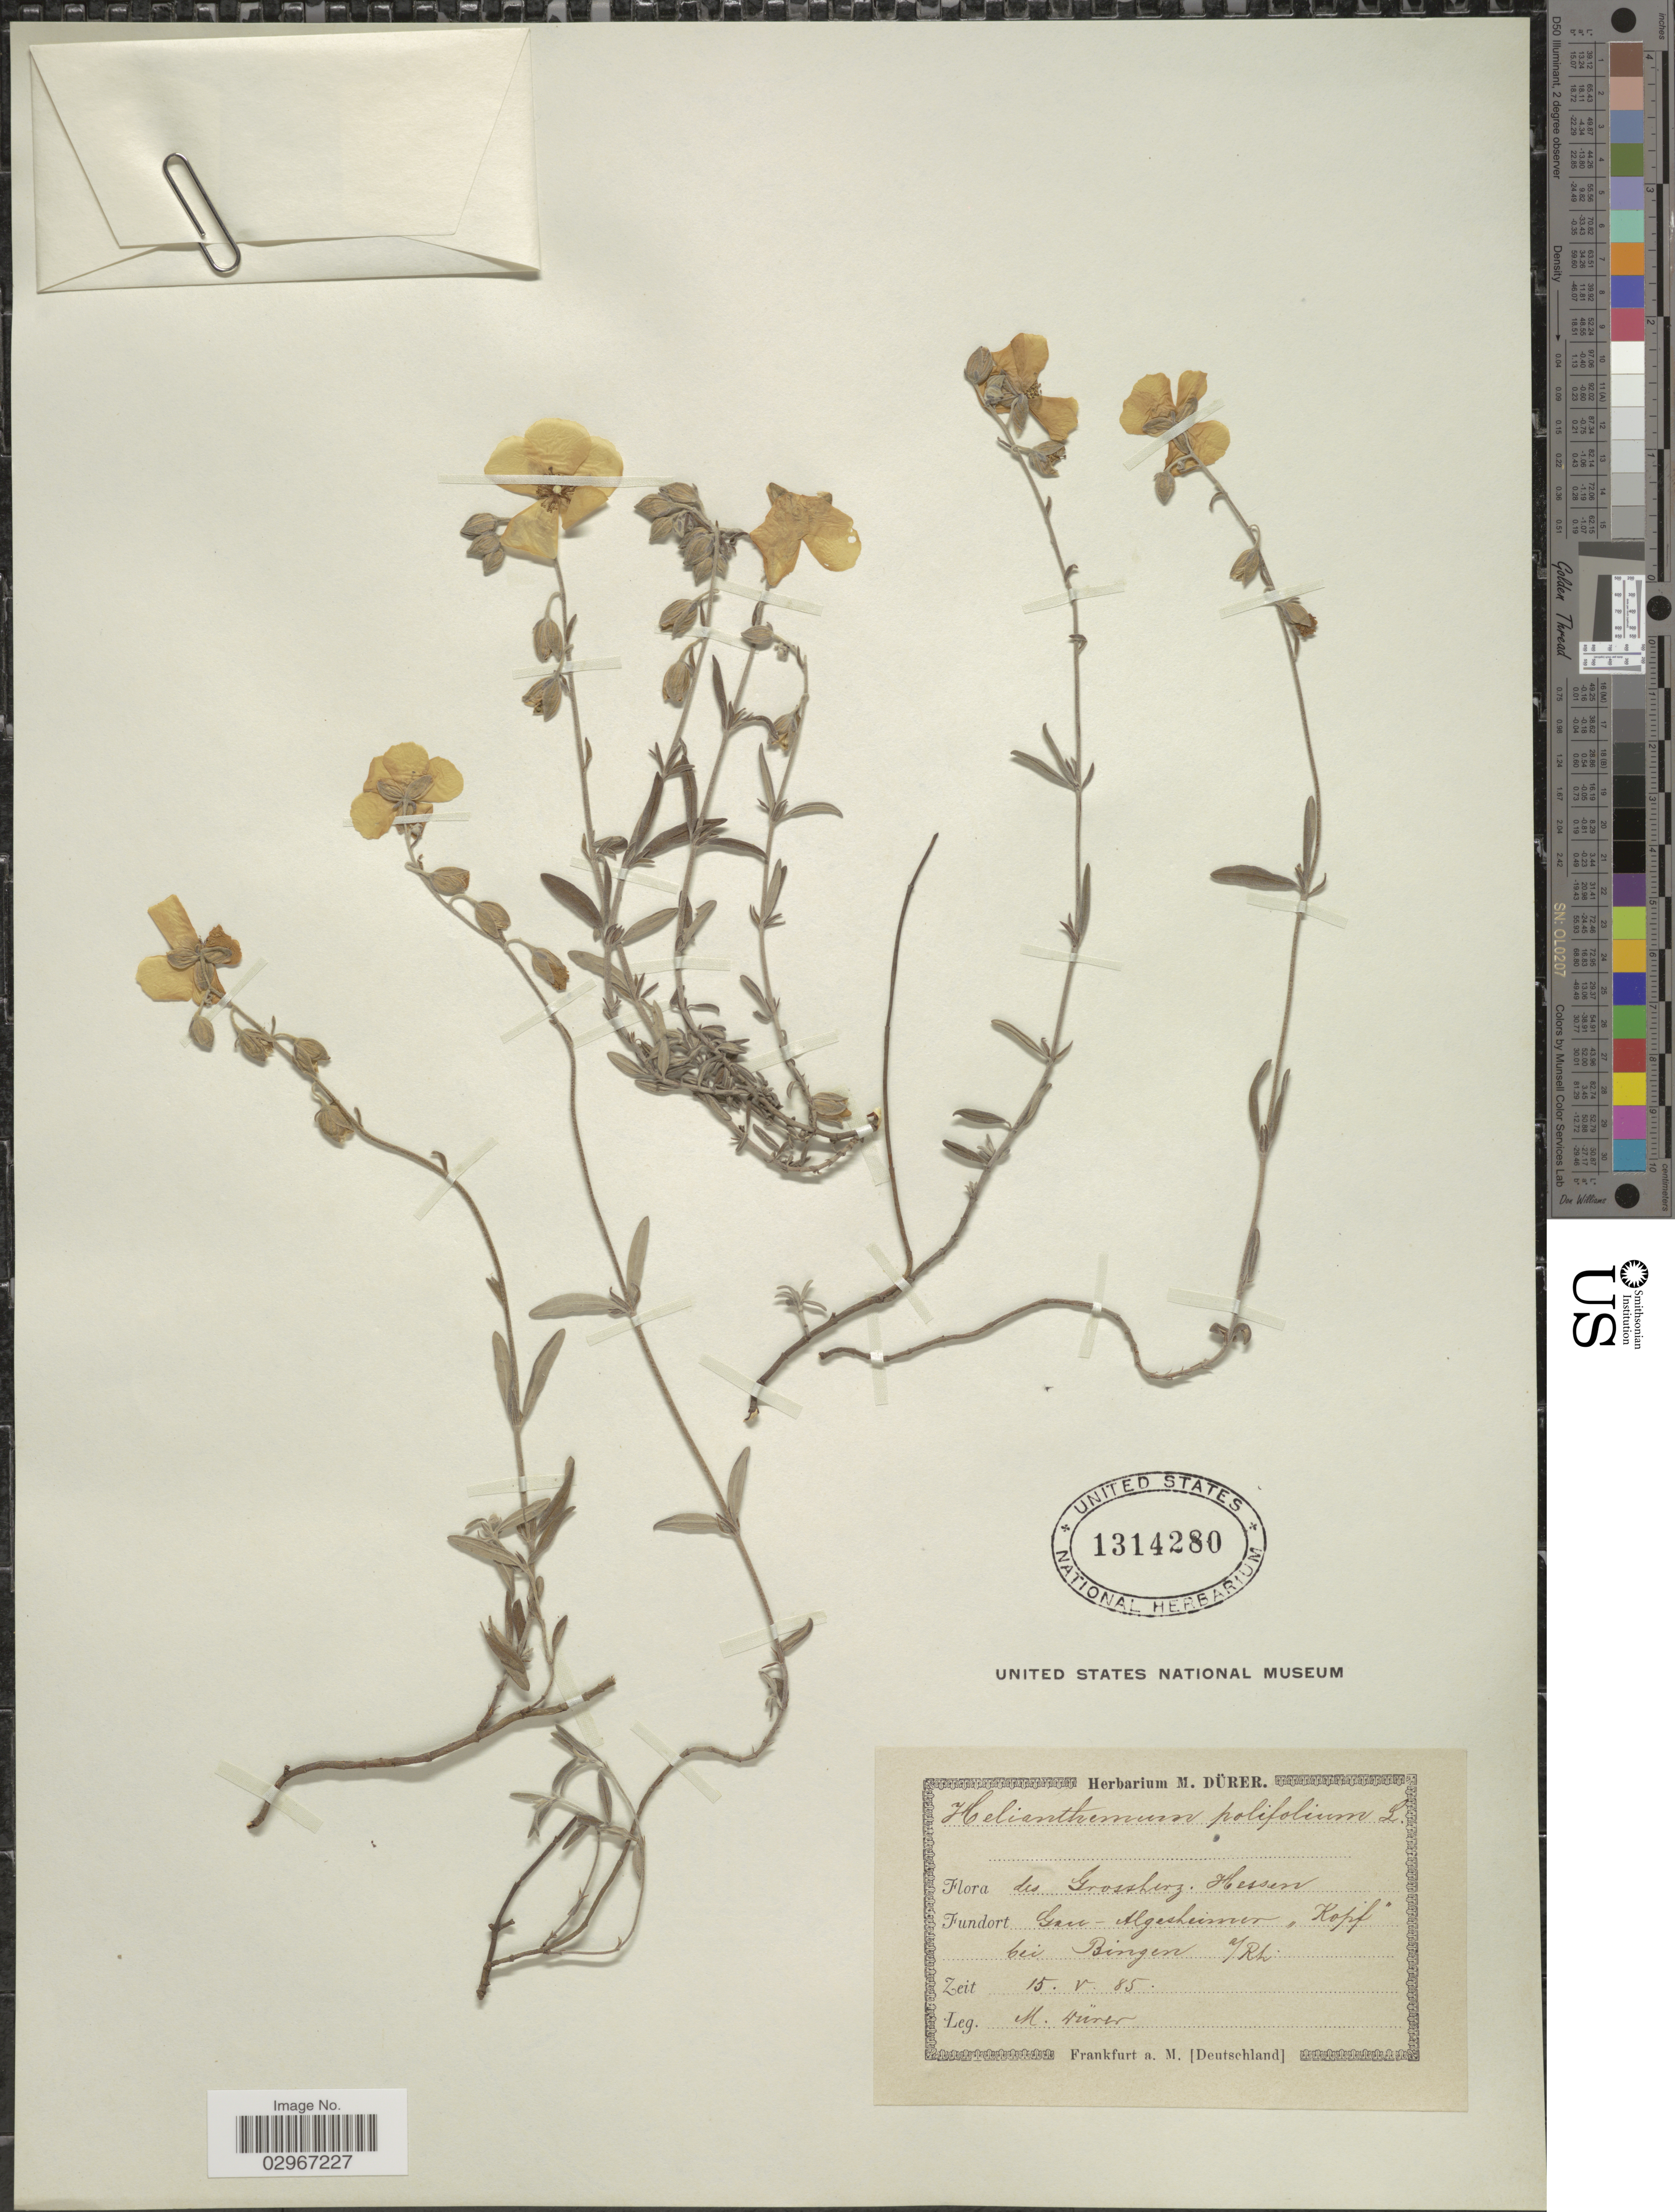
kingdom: Plantae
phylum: Tracheophyta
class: Magnoliopsida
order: Malvales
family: Cistaceae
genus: Helianthemum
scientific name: Helianthemum polifolium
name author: Mill.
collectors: M. Durer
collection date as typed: Transcribed d/m/y: 15/5/85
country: Germany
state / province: Hesse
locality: Des Grossberg, Hessen.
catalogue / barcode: US 1314280